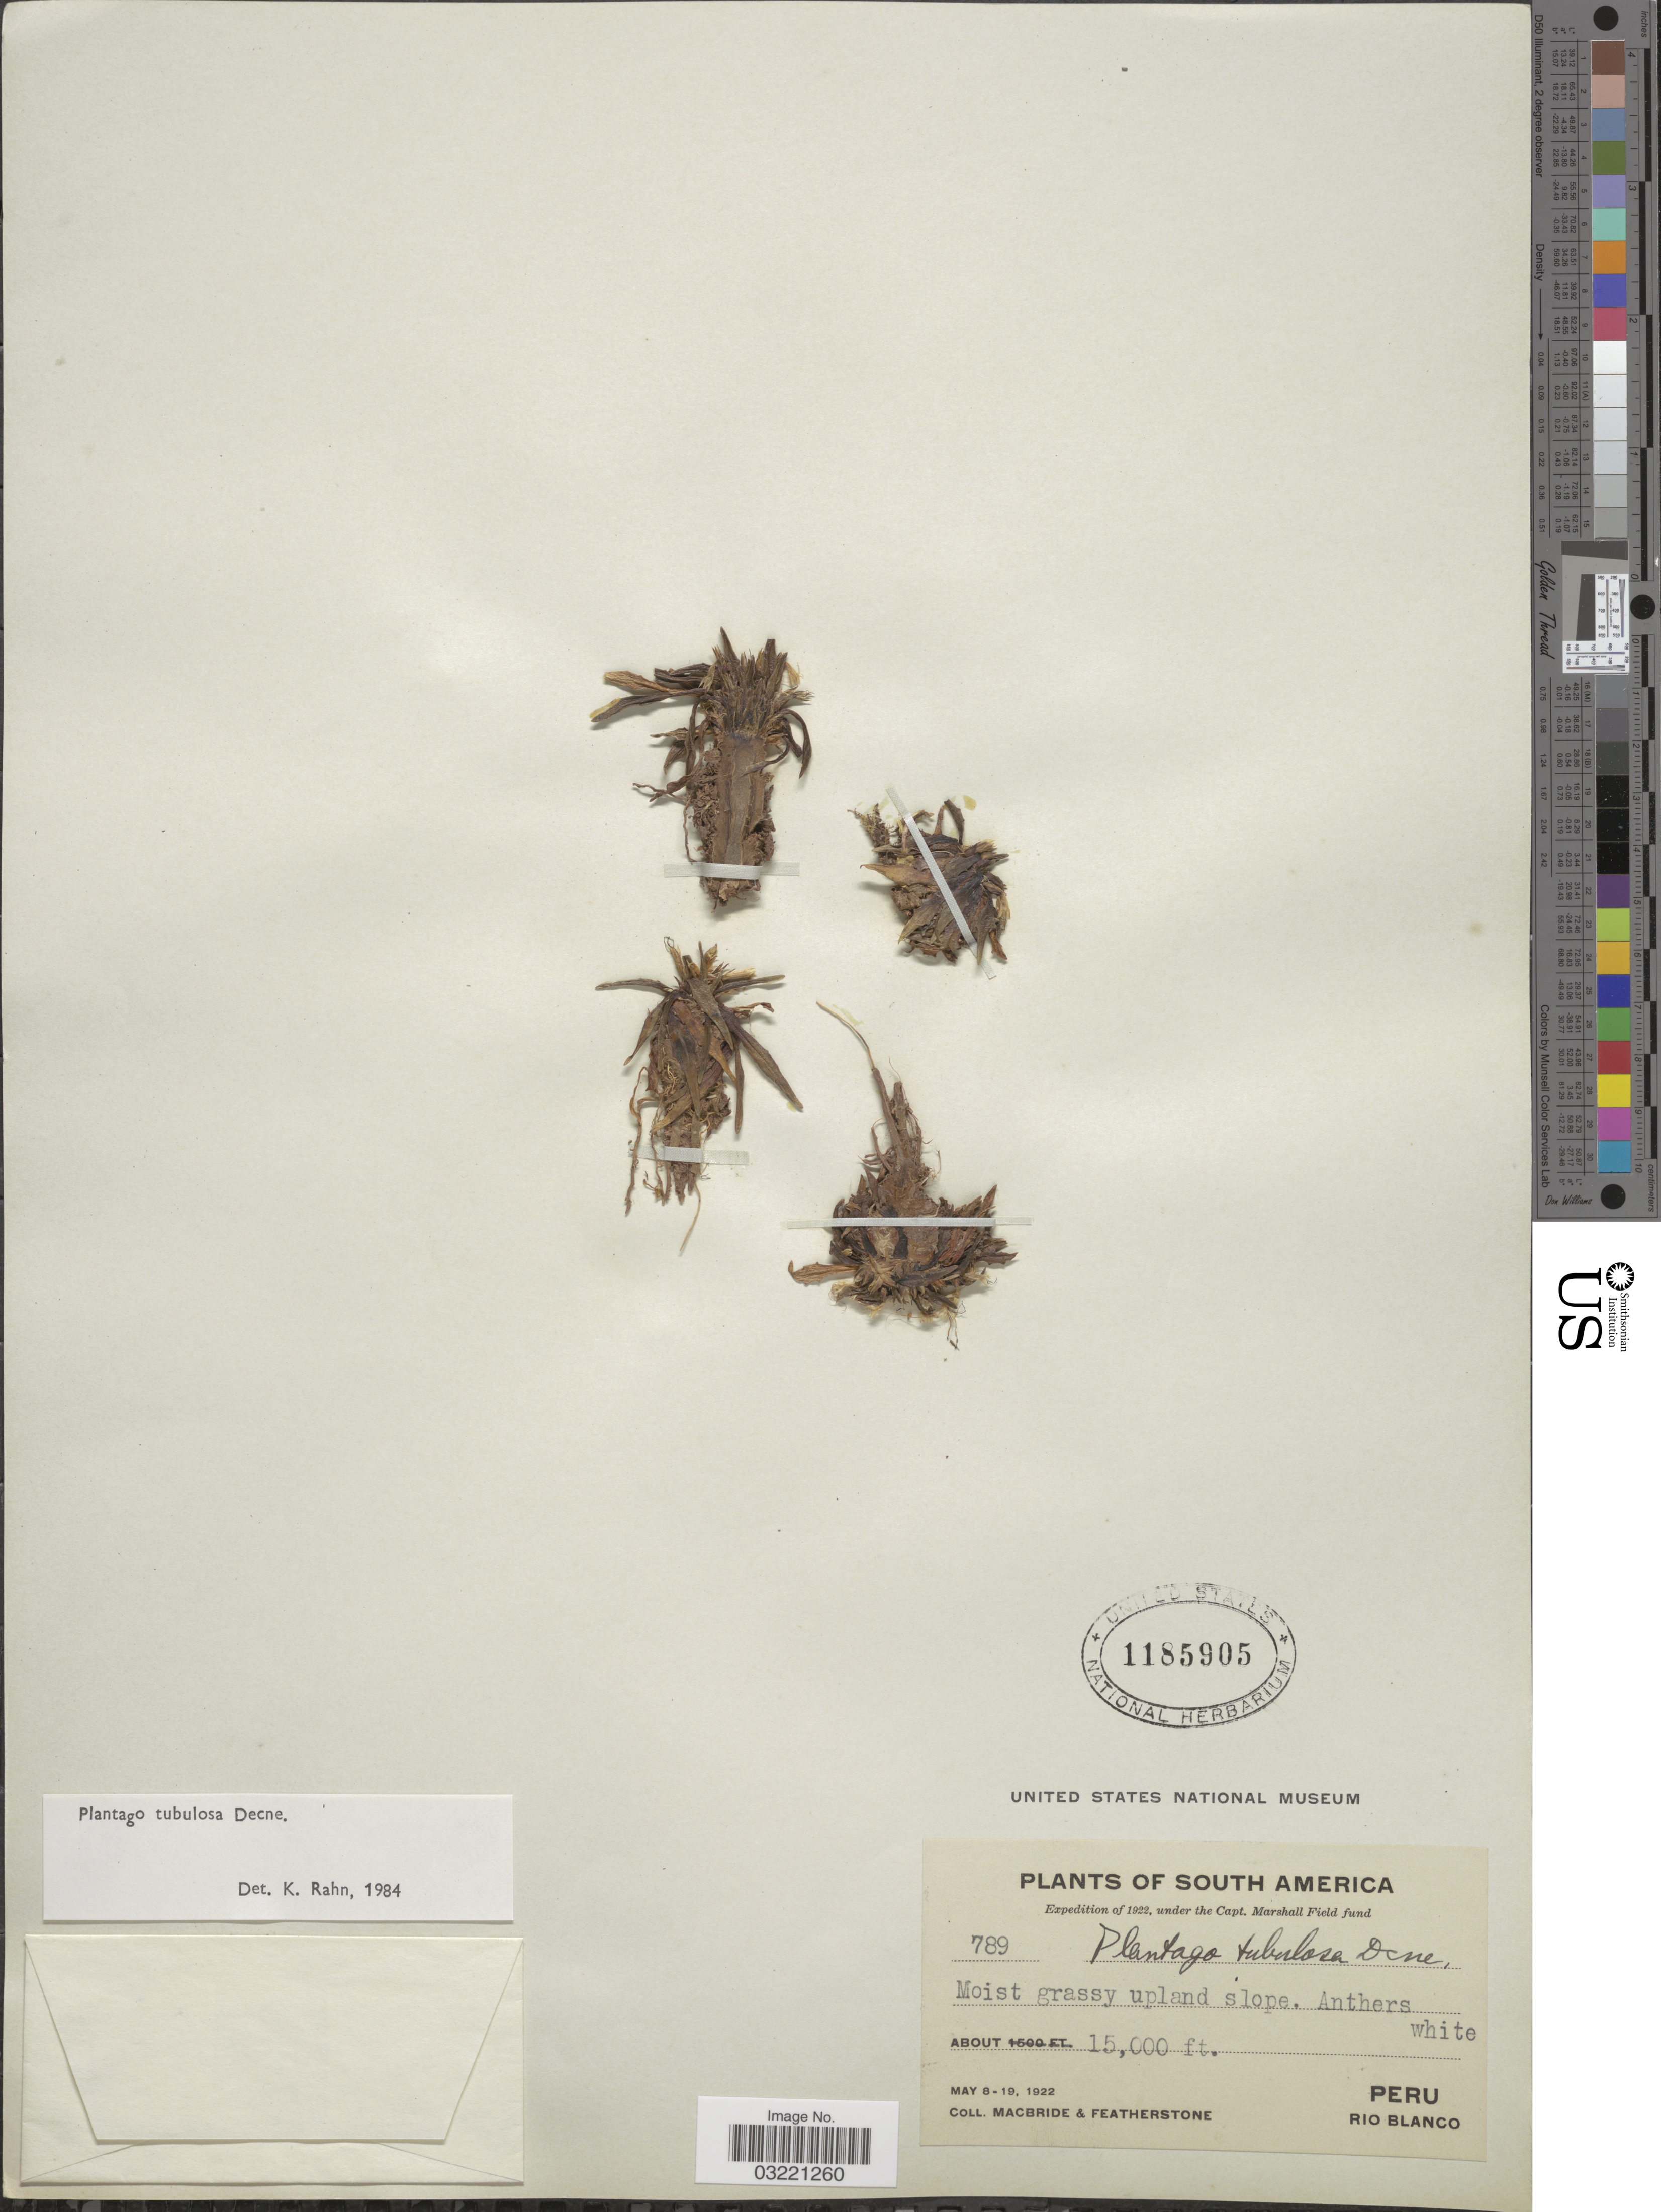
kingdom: Plantae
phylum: Tracheophyta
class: Magnoliopsida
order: Lamiales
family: Plantaginaceae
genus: Plantago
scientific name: Plantago tubulosa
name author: Decne.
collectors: Macbride, -- & -. Featherstone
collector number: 789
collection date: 1922-05-08/1922-05-19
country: Peru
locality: Rio Blanco.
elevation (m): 4572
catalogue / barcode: US 1185905